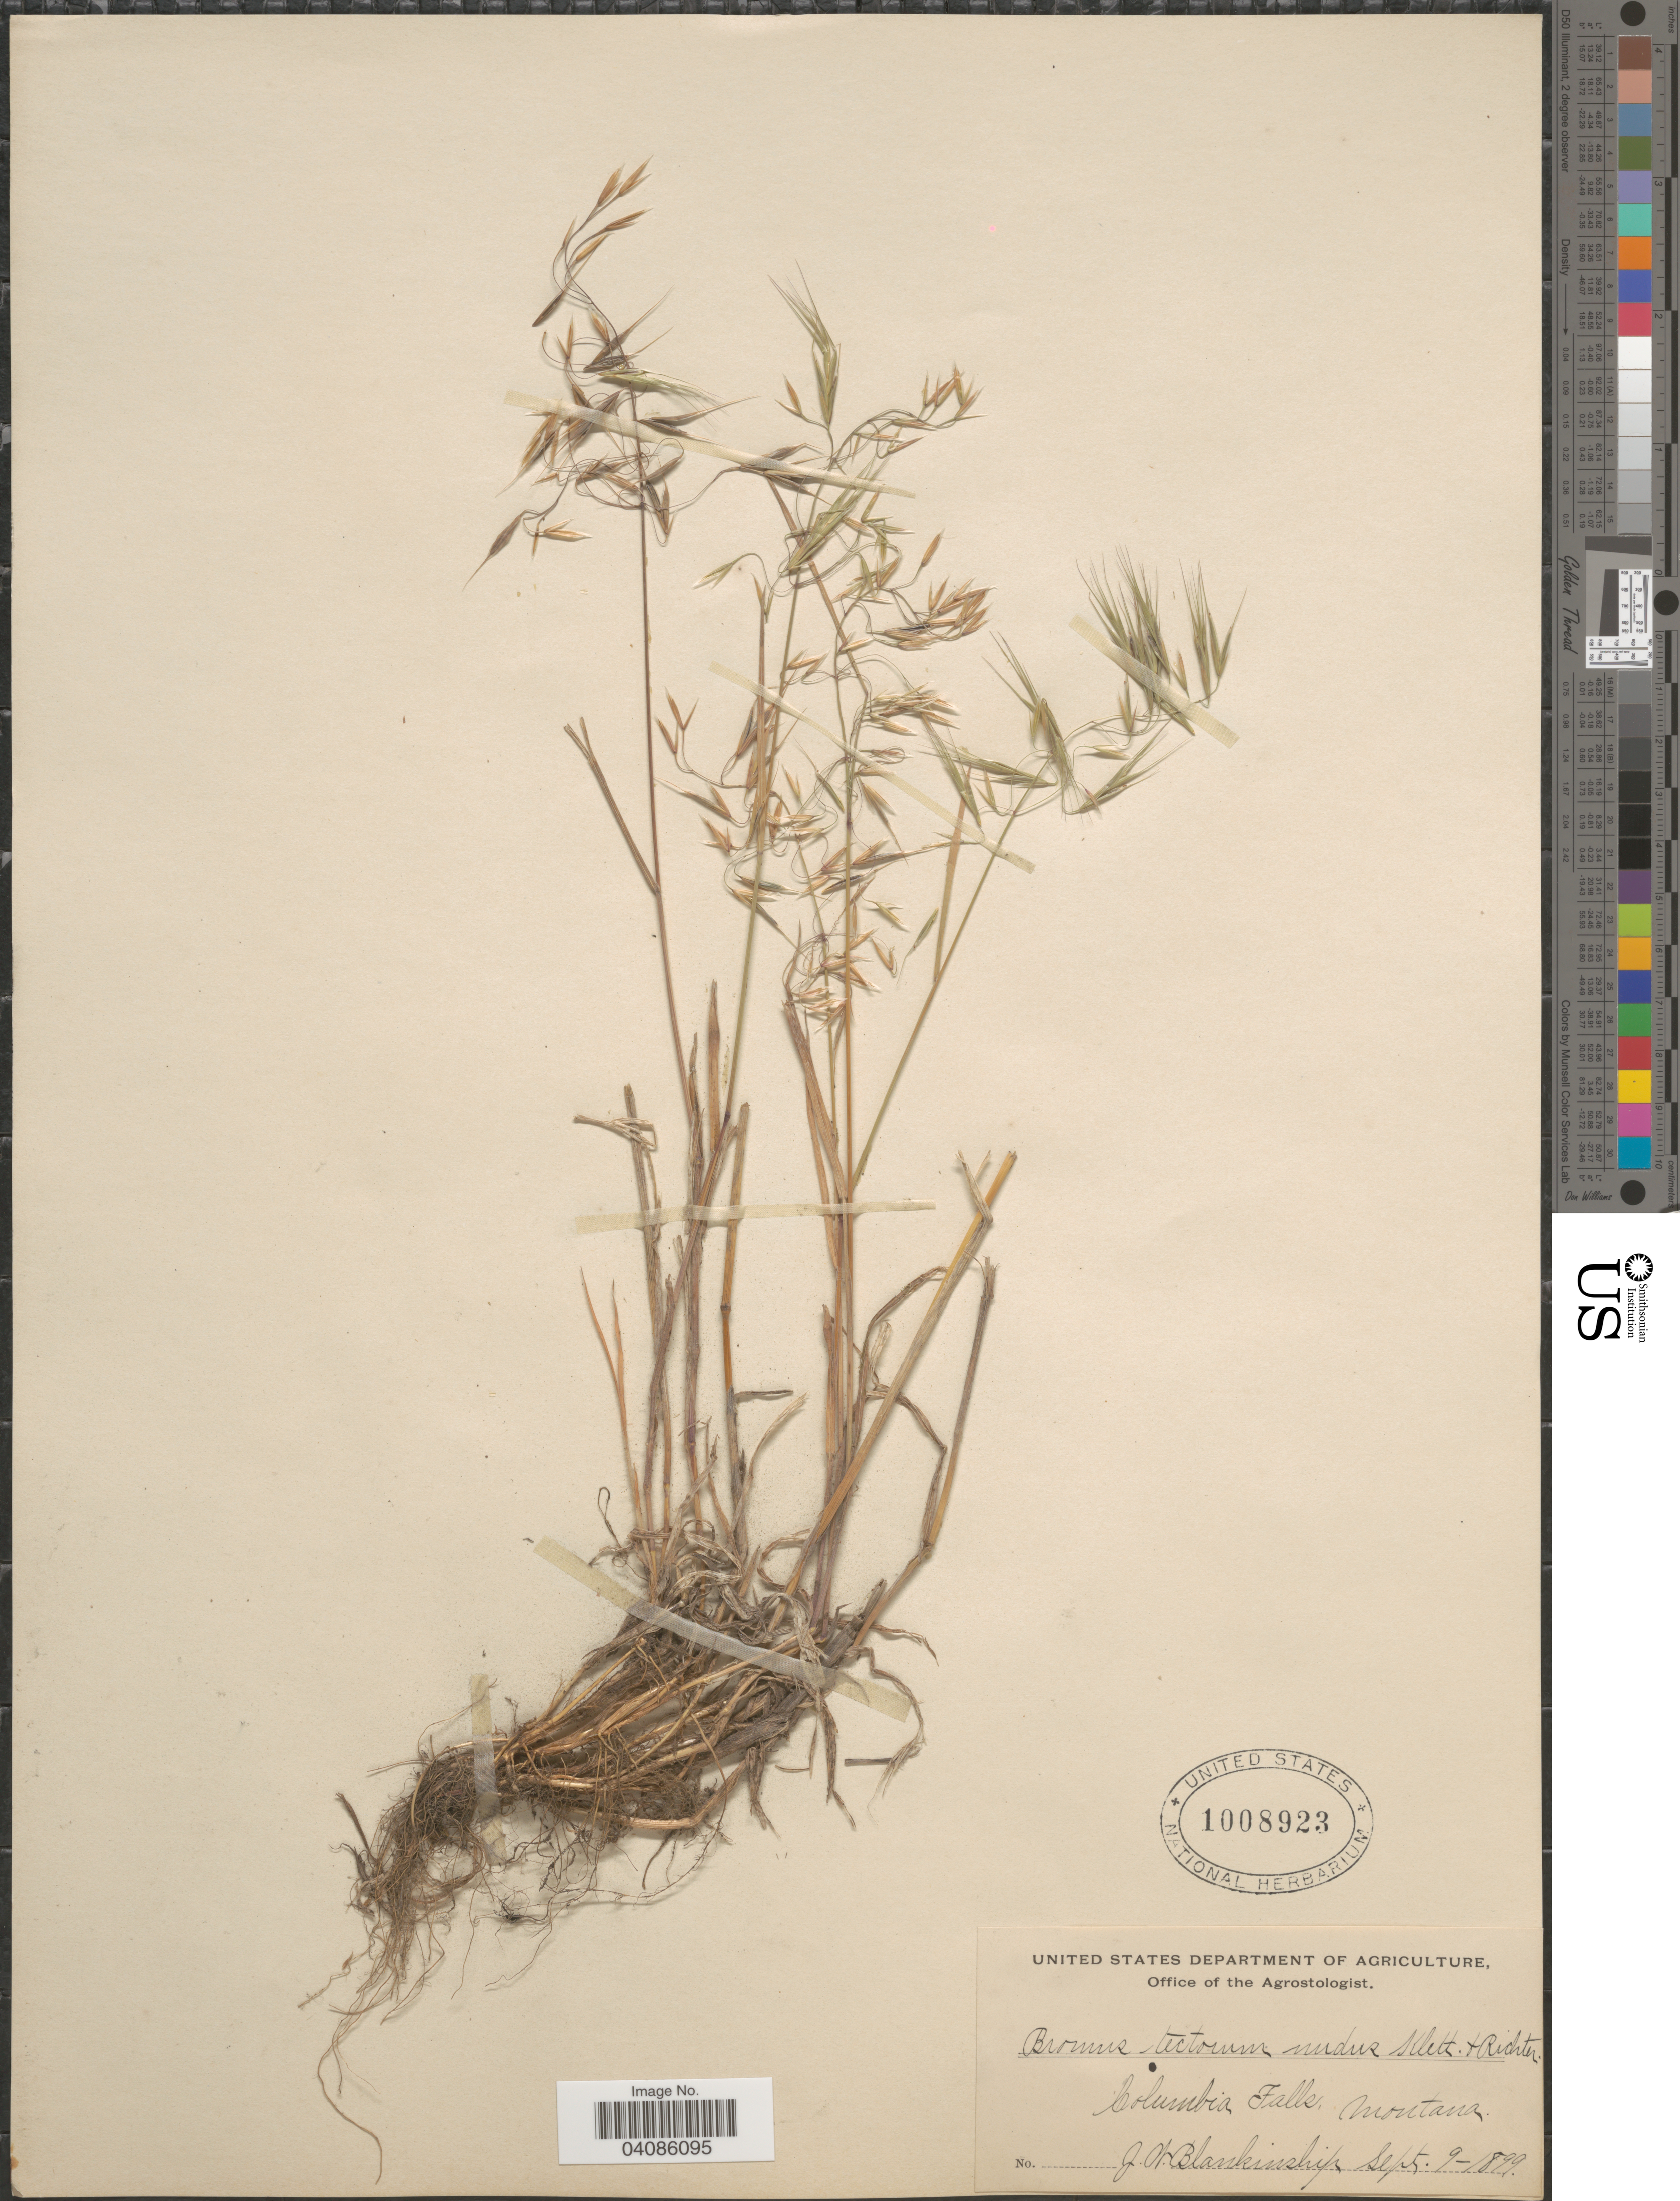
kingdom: Plantae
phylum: Tracheophyta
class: Liliopsida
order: Poales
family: Poaceae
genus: Bromus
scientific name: Bromus tectorum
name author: L.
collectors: J. W. Blankinship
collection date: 1899-09-09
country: United States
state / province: Montana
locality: Columbia Falls.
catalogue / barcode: US 1008923